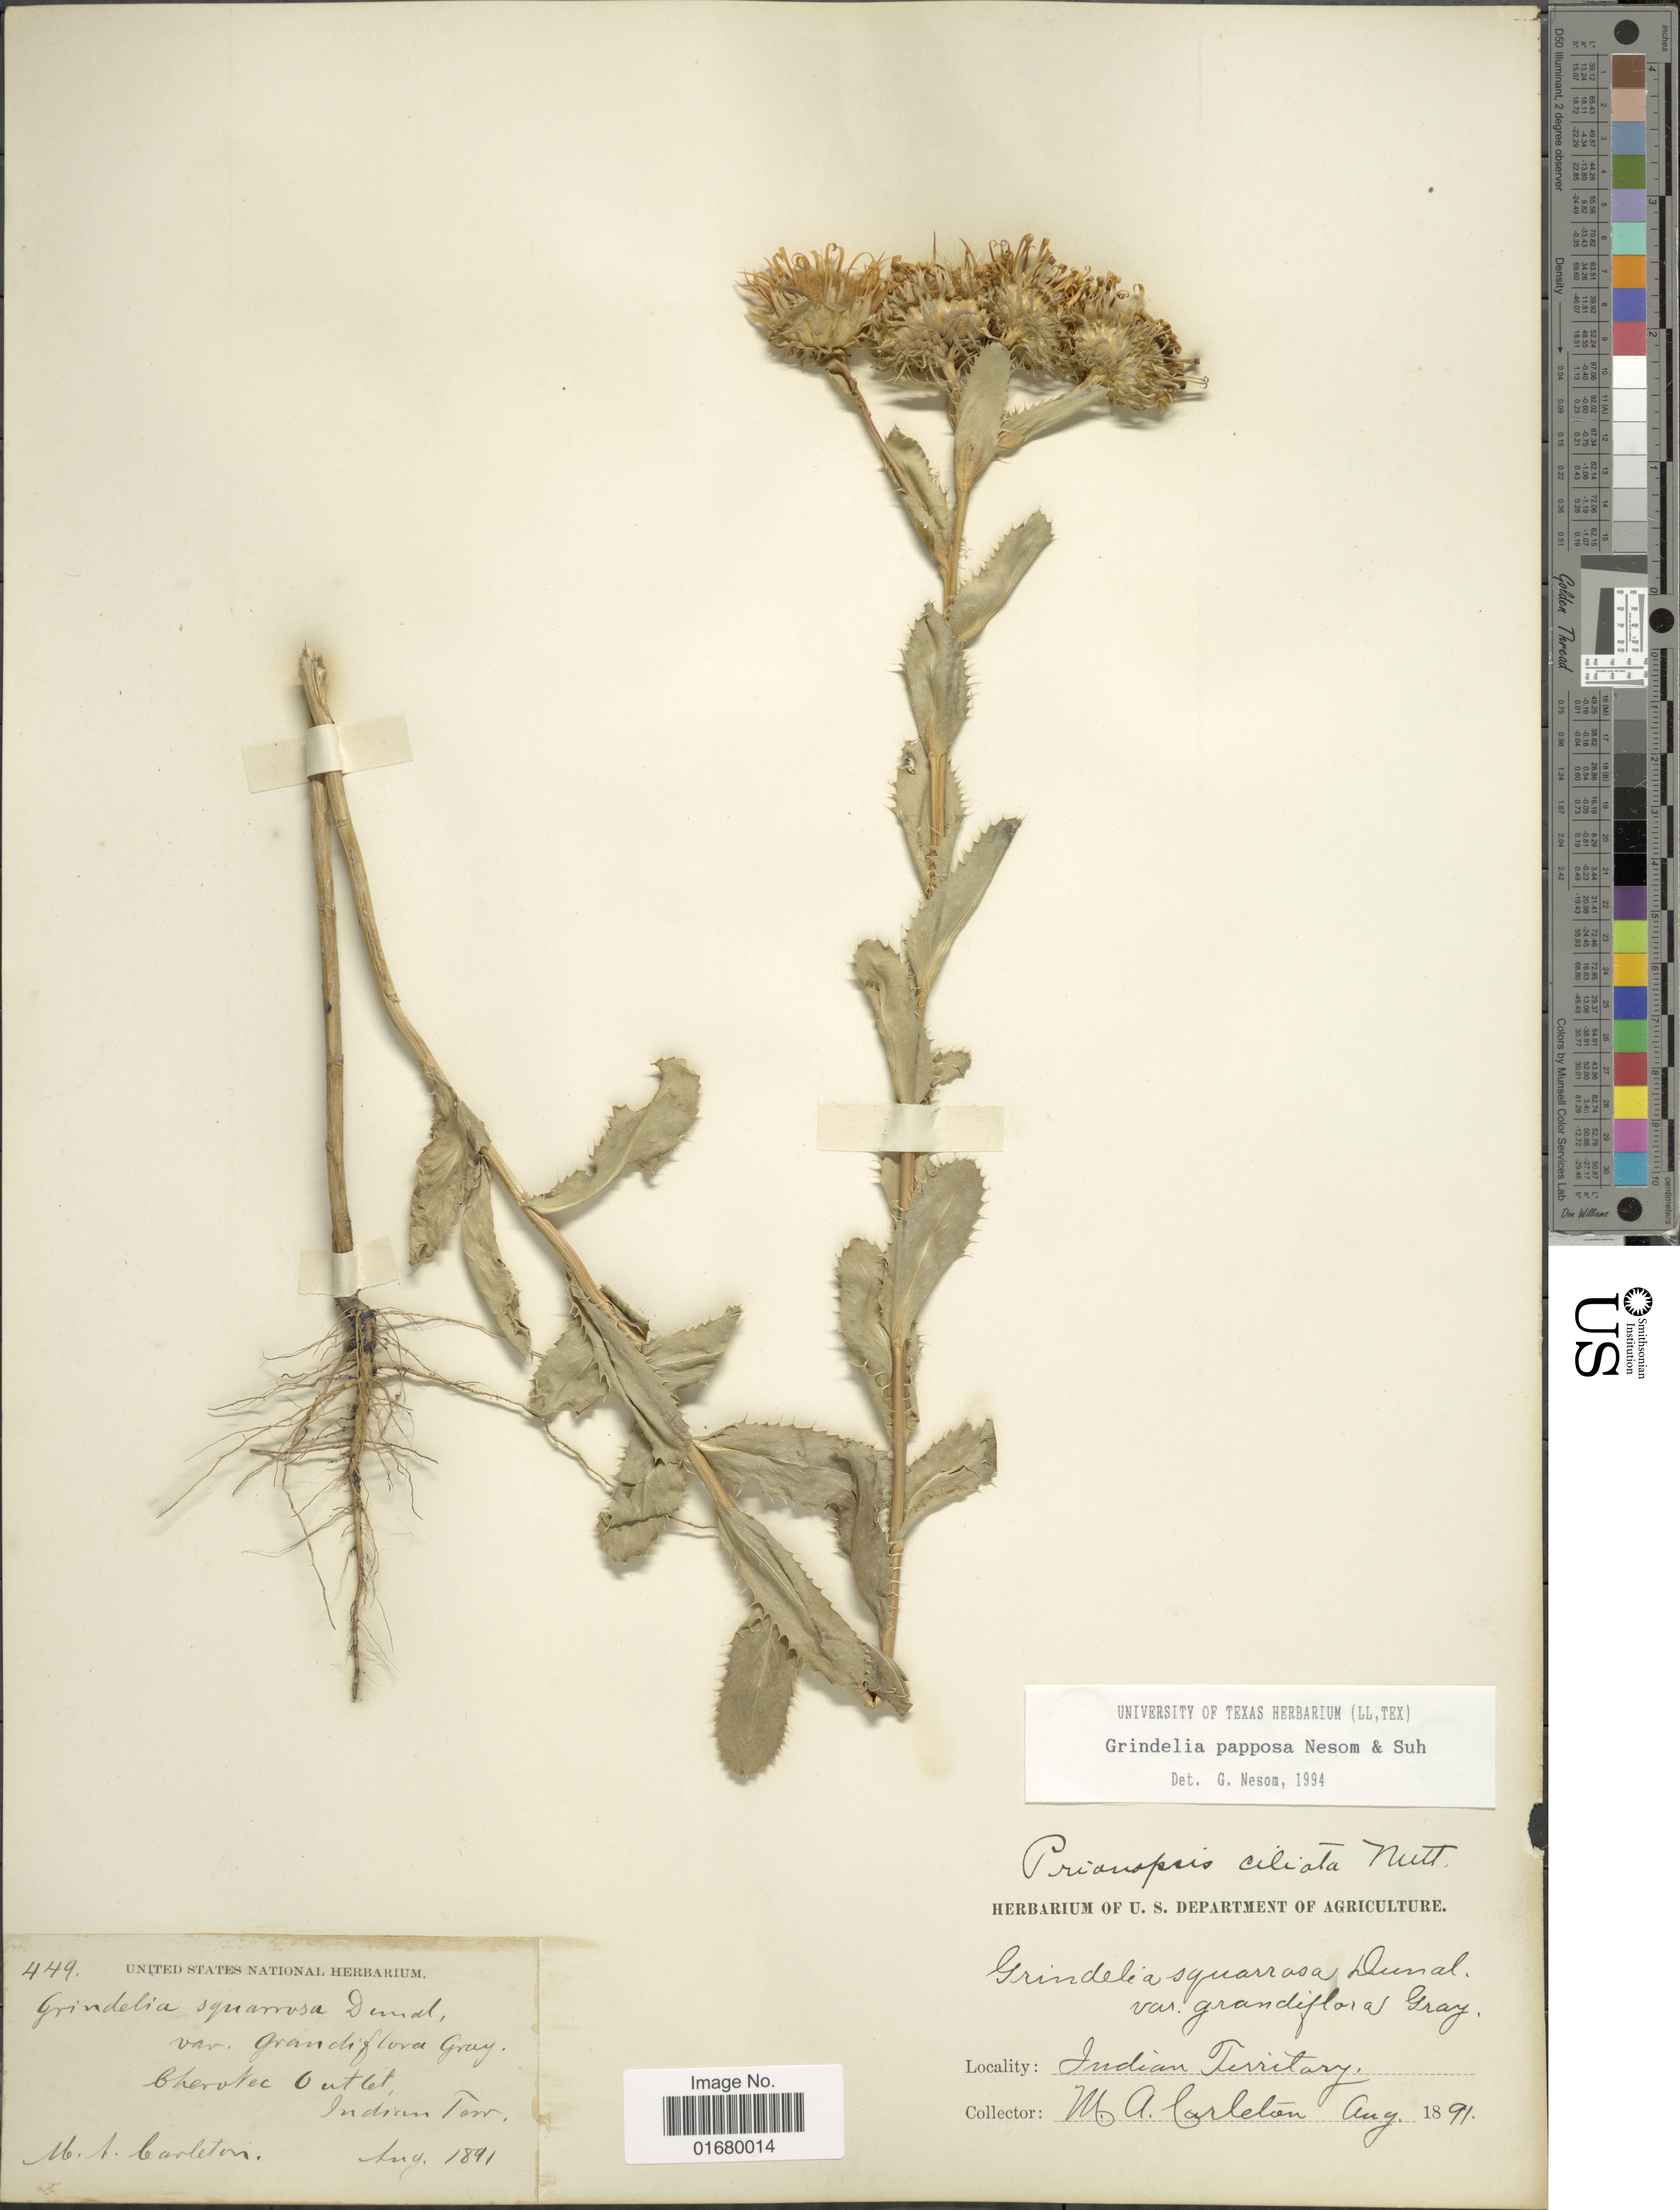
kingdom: Plantae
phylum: Tracheophyta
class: Magnoliopsida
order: Asterales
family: Asteraceae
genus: Grindelia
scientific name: Grindelia papposa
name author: G.L. Nesom & Suh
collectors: M. A. Carleton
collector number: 449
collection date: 1891-08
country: United States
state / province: Oklahoma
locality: Indian Territory, Cherokee Outlet.